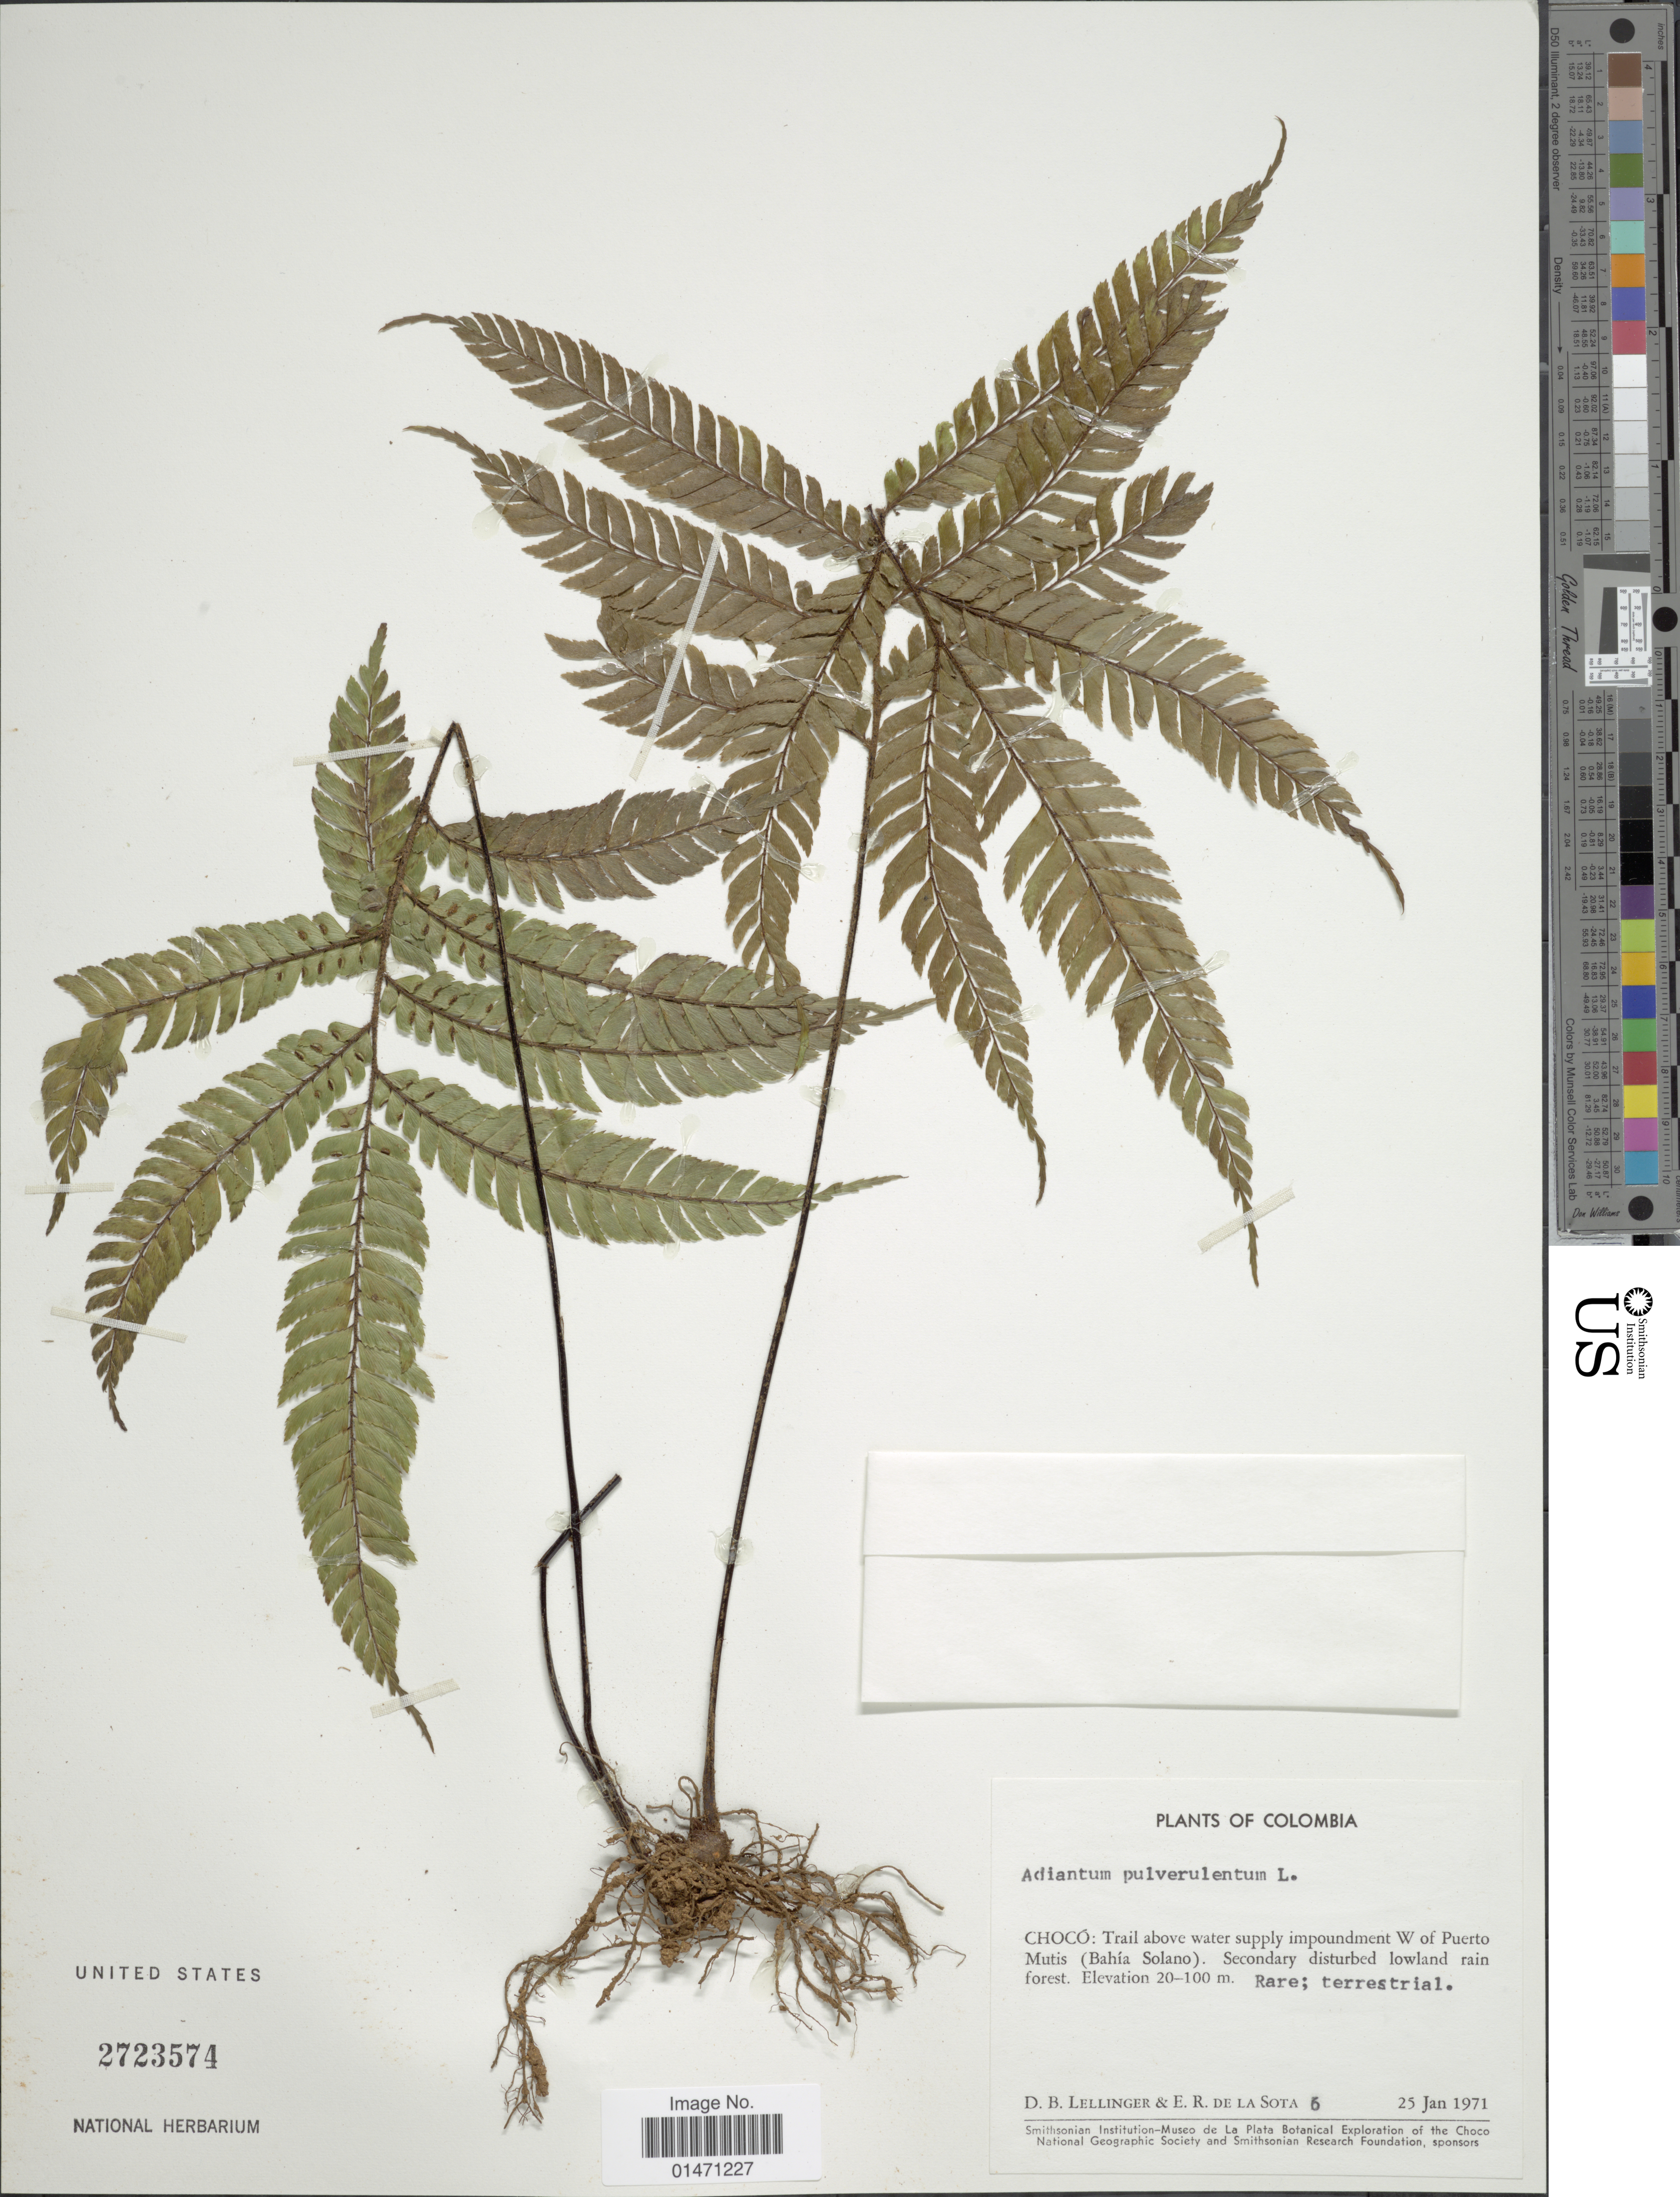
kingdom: Plantae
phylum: Tracheophyta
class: Polypodiopsida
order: Polypodiales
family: Pteridaceae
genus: Adiantum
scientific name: Adiantum pulverulentum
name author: L.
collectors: D. B. Lellinger & E. R. de la Sota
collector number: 6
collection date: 1971-01-25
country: Colombia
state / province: Chocó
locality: Chocó: trail above water supply impoundment W of Puerto Mutis(Bahia Solano), secondary disturbed lowland rain forest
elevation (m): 20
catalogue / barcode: US 2723574